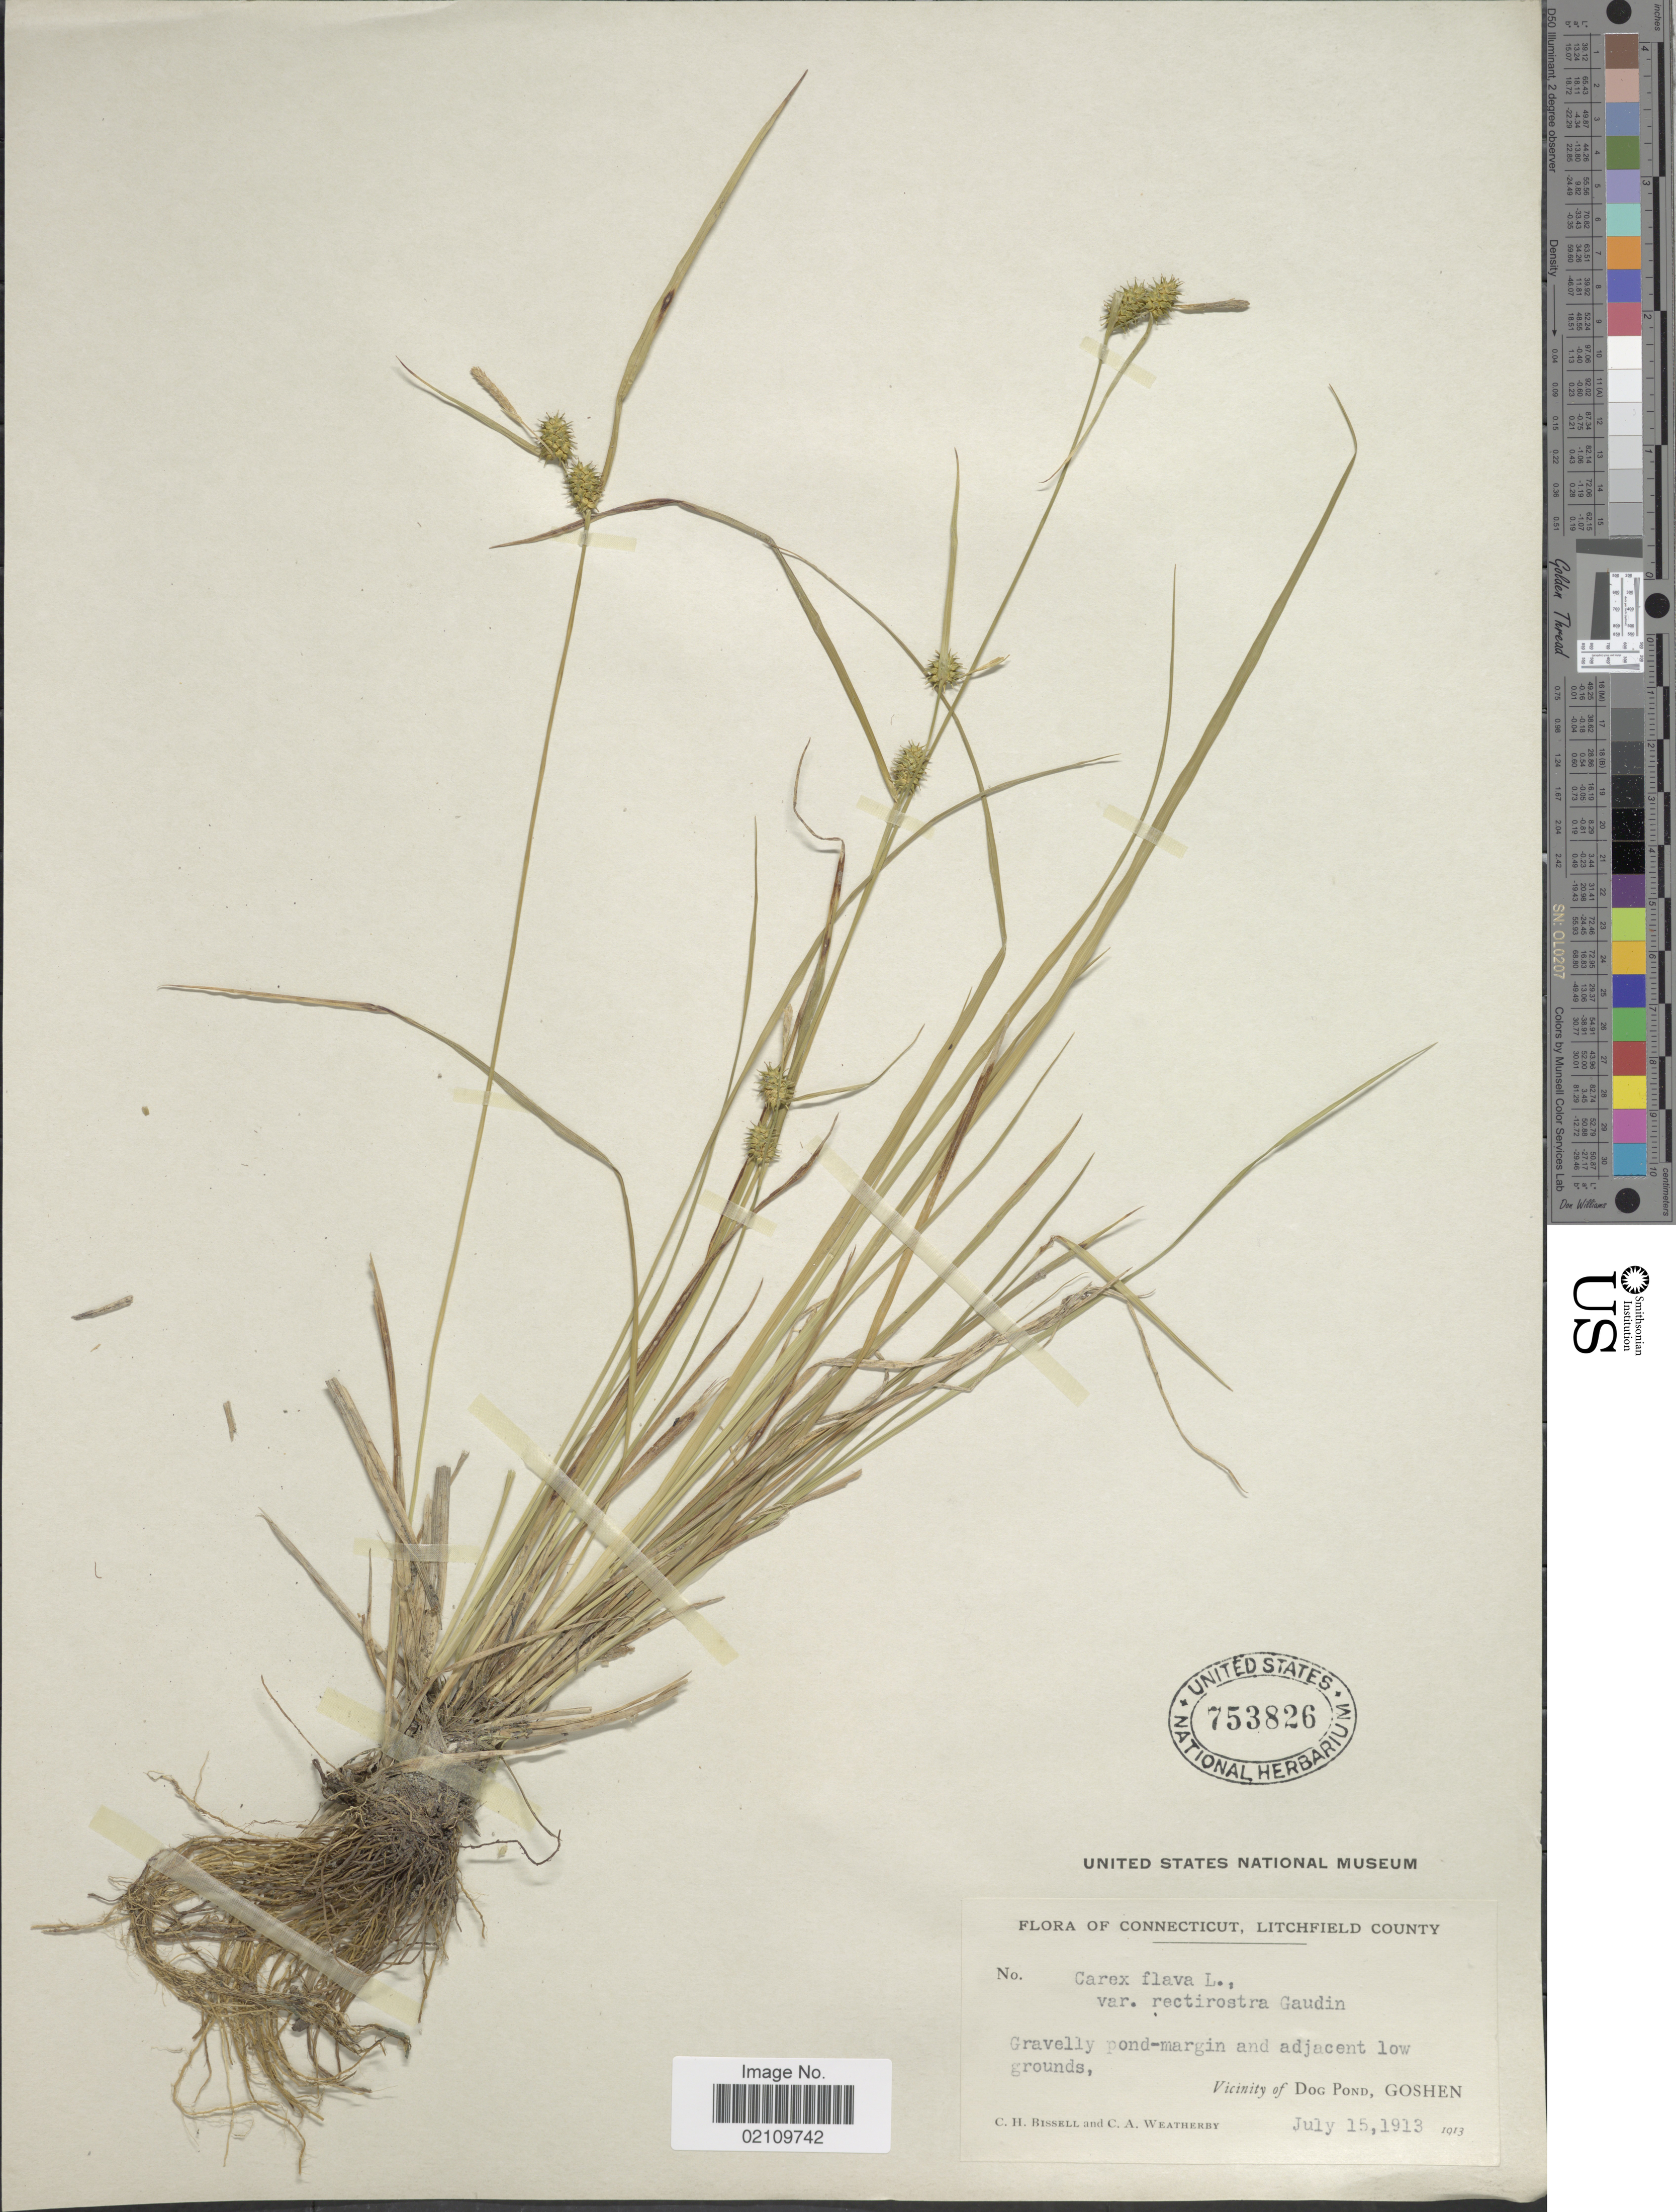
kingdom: Plantae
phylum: Tracheophyta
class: Liliopsida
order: Poales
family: Cyperaceae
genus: Carex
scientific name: Carex flava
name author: L.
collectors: C. Bissell & C. A. Weatherby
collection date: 1913-07-15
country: United States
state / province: Connecticut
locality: Litchfield County. Vicinity of Dog Pond, Goshen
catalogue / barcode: US 753826